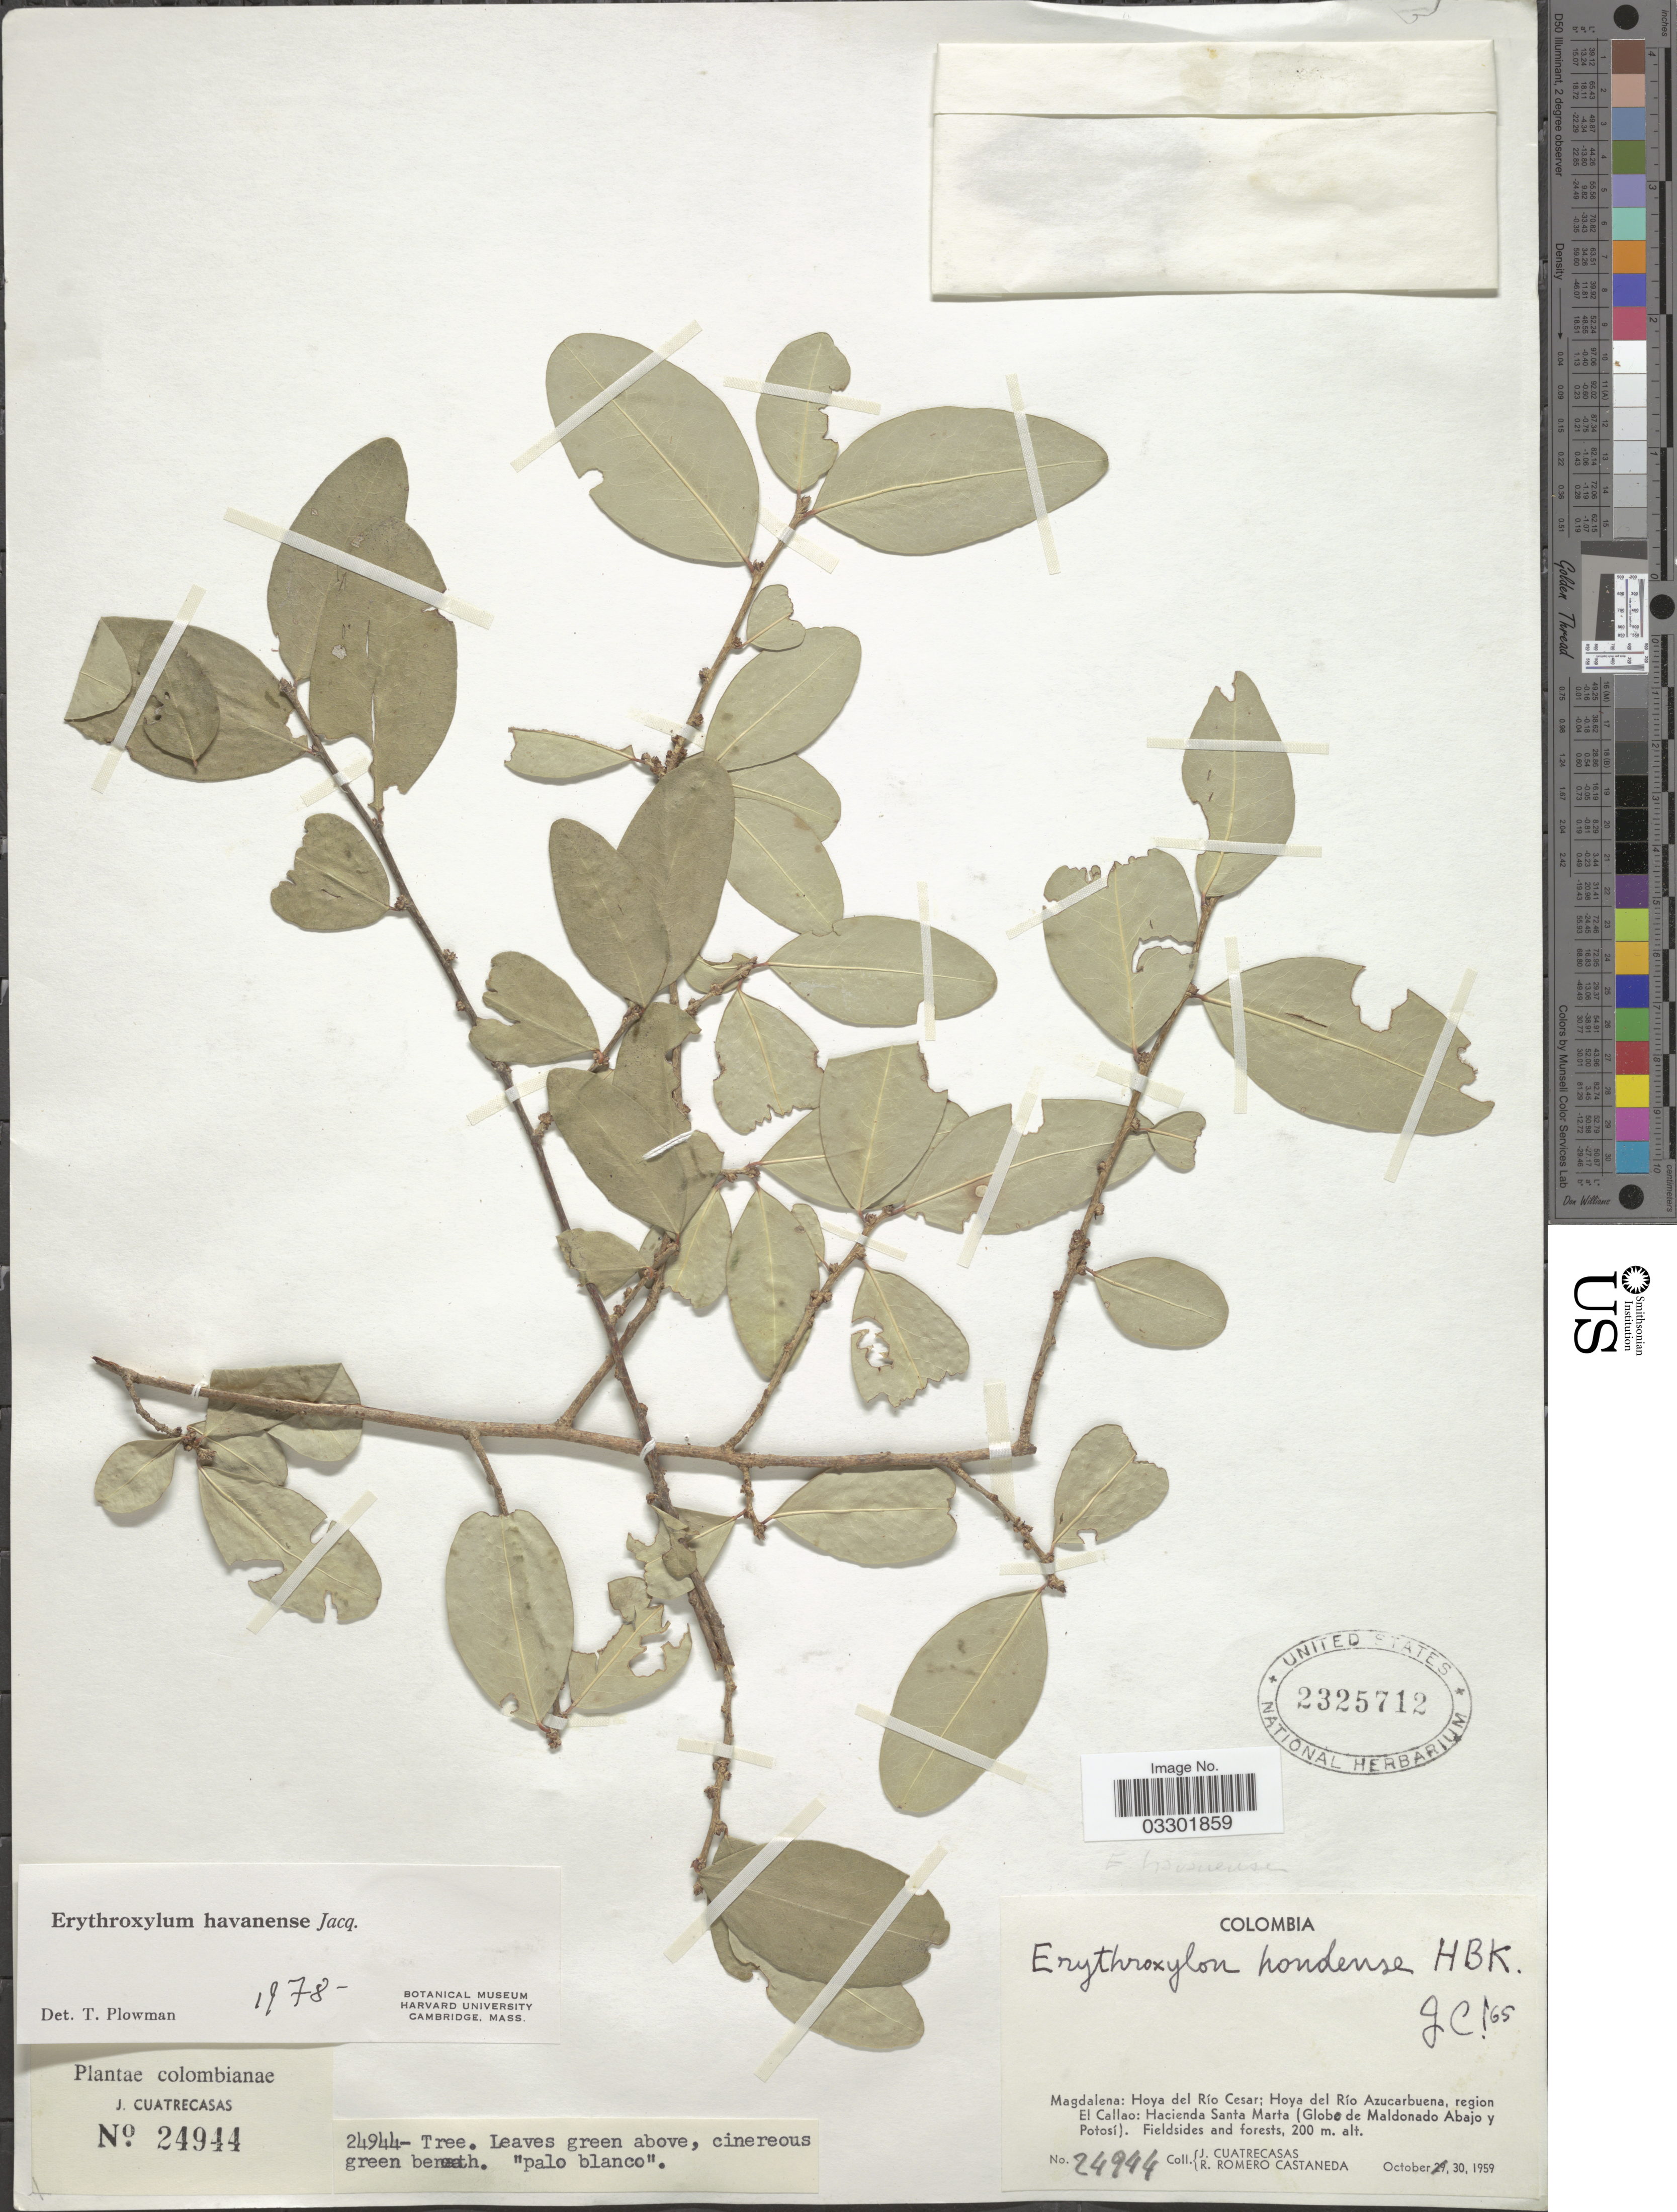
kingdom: Plantae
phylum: Tracheophyta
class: Magnoliopsida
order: Malpighiales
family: Erythroxylaceae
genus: Erythroxylum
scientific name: Erythroxylum havanense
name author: Jacq.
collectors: J. Cuatrecasas & R. Romero Castañeda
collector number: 24944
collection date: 1959-10-30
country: Colombia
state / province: Magdalena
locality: Hoya del Río Cesar; Hoya del Río Azucarbuena, region El Callao: Hacienda Santa Marta (Globe de Maldonado Abajo y Potosí).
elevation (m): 200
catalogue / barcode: US 2325712